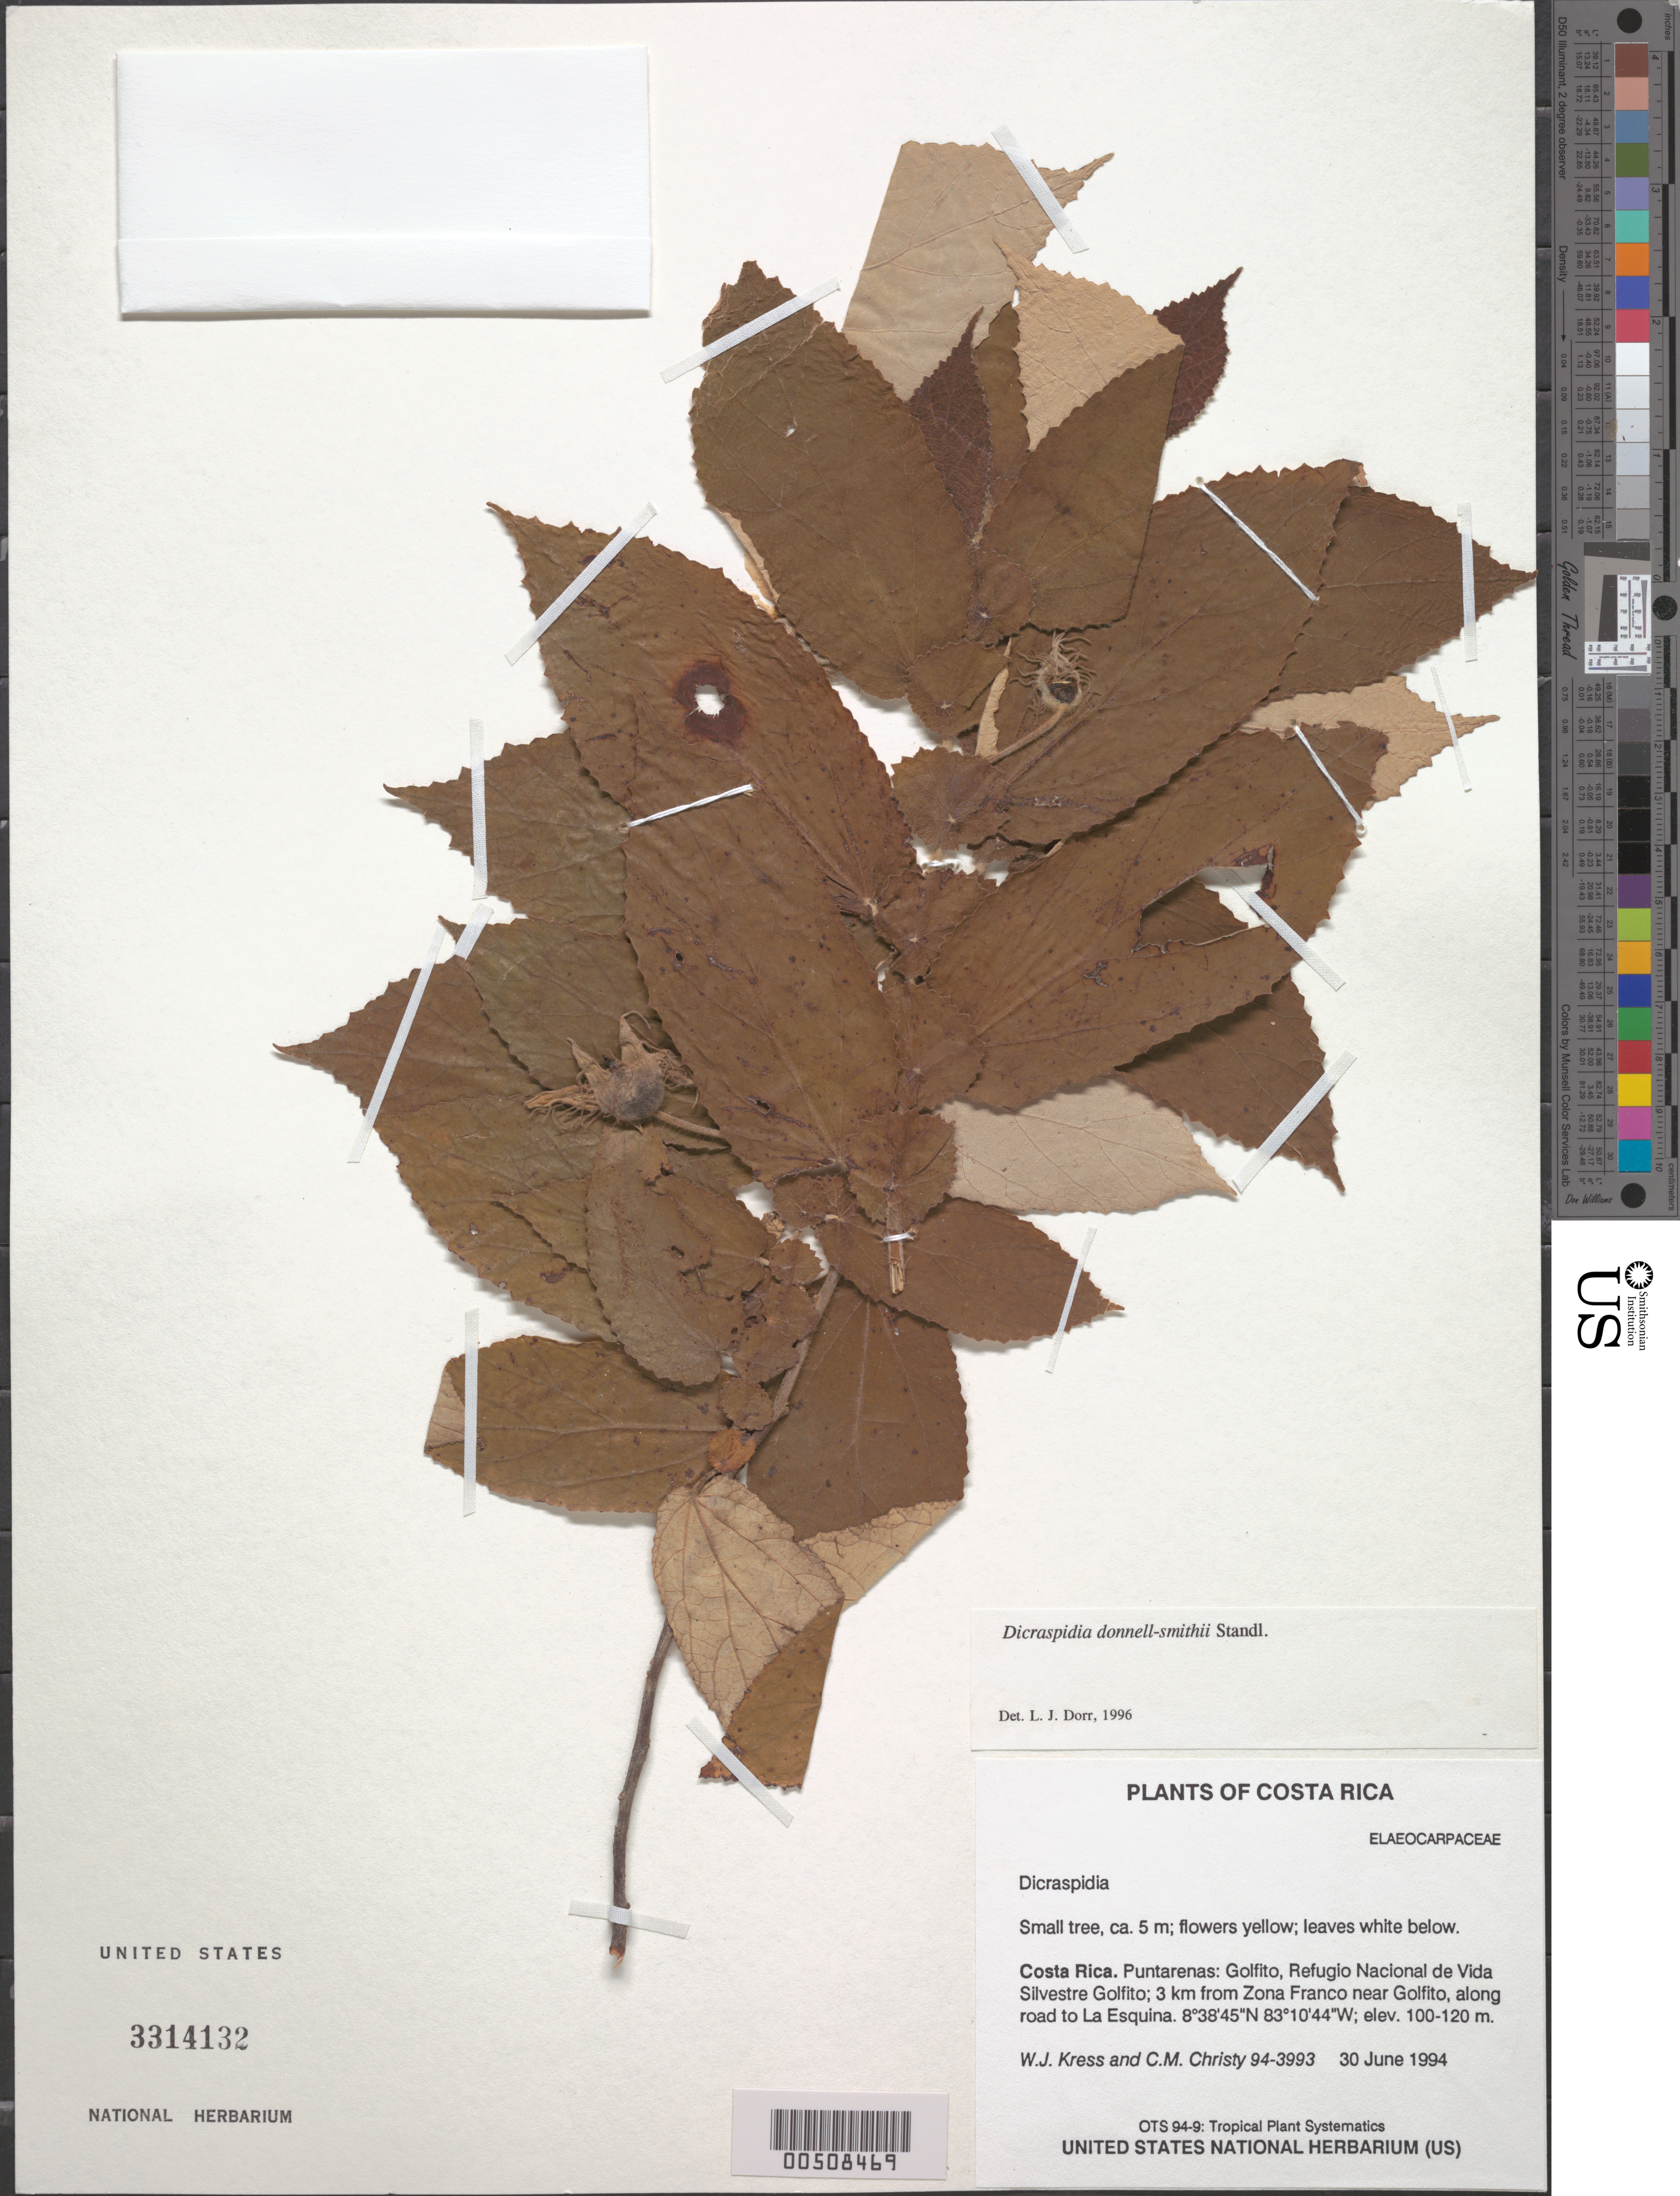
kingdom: Plantae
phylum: Tracheophyta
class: Magnoliopsida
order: Malvales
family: Muntingiaceae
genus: Dicraspidia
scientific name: Dicraspidia donnell-smithii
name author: Standl.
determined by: Dorr, L. J., (BOT), Smithsonian Institution - National Museum of Natural History (UNITED STATES)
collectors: W. J. Kress & C. M. Christy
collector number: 94-3993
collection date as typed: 30 Jun 1994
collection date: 1994-06-30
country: Costa Rica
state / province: Puntarenas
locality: Golfito, Refugio Nacional de Vida Silvestre Golfito; 3 km from Zona Franco near Golfito, along road to La Esquina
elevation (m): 100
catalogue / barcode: US 3314132